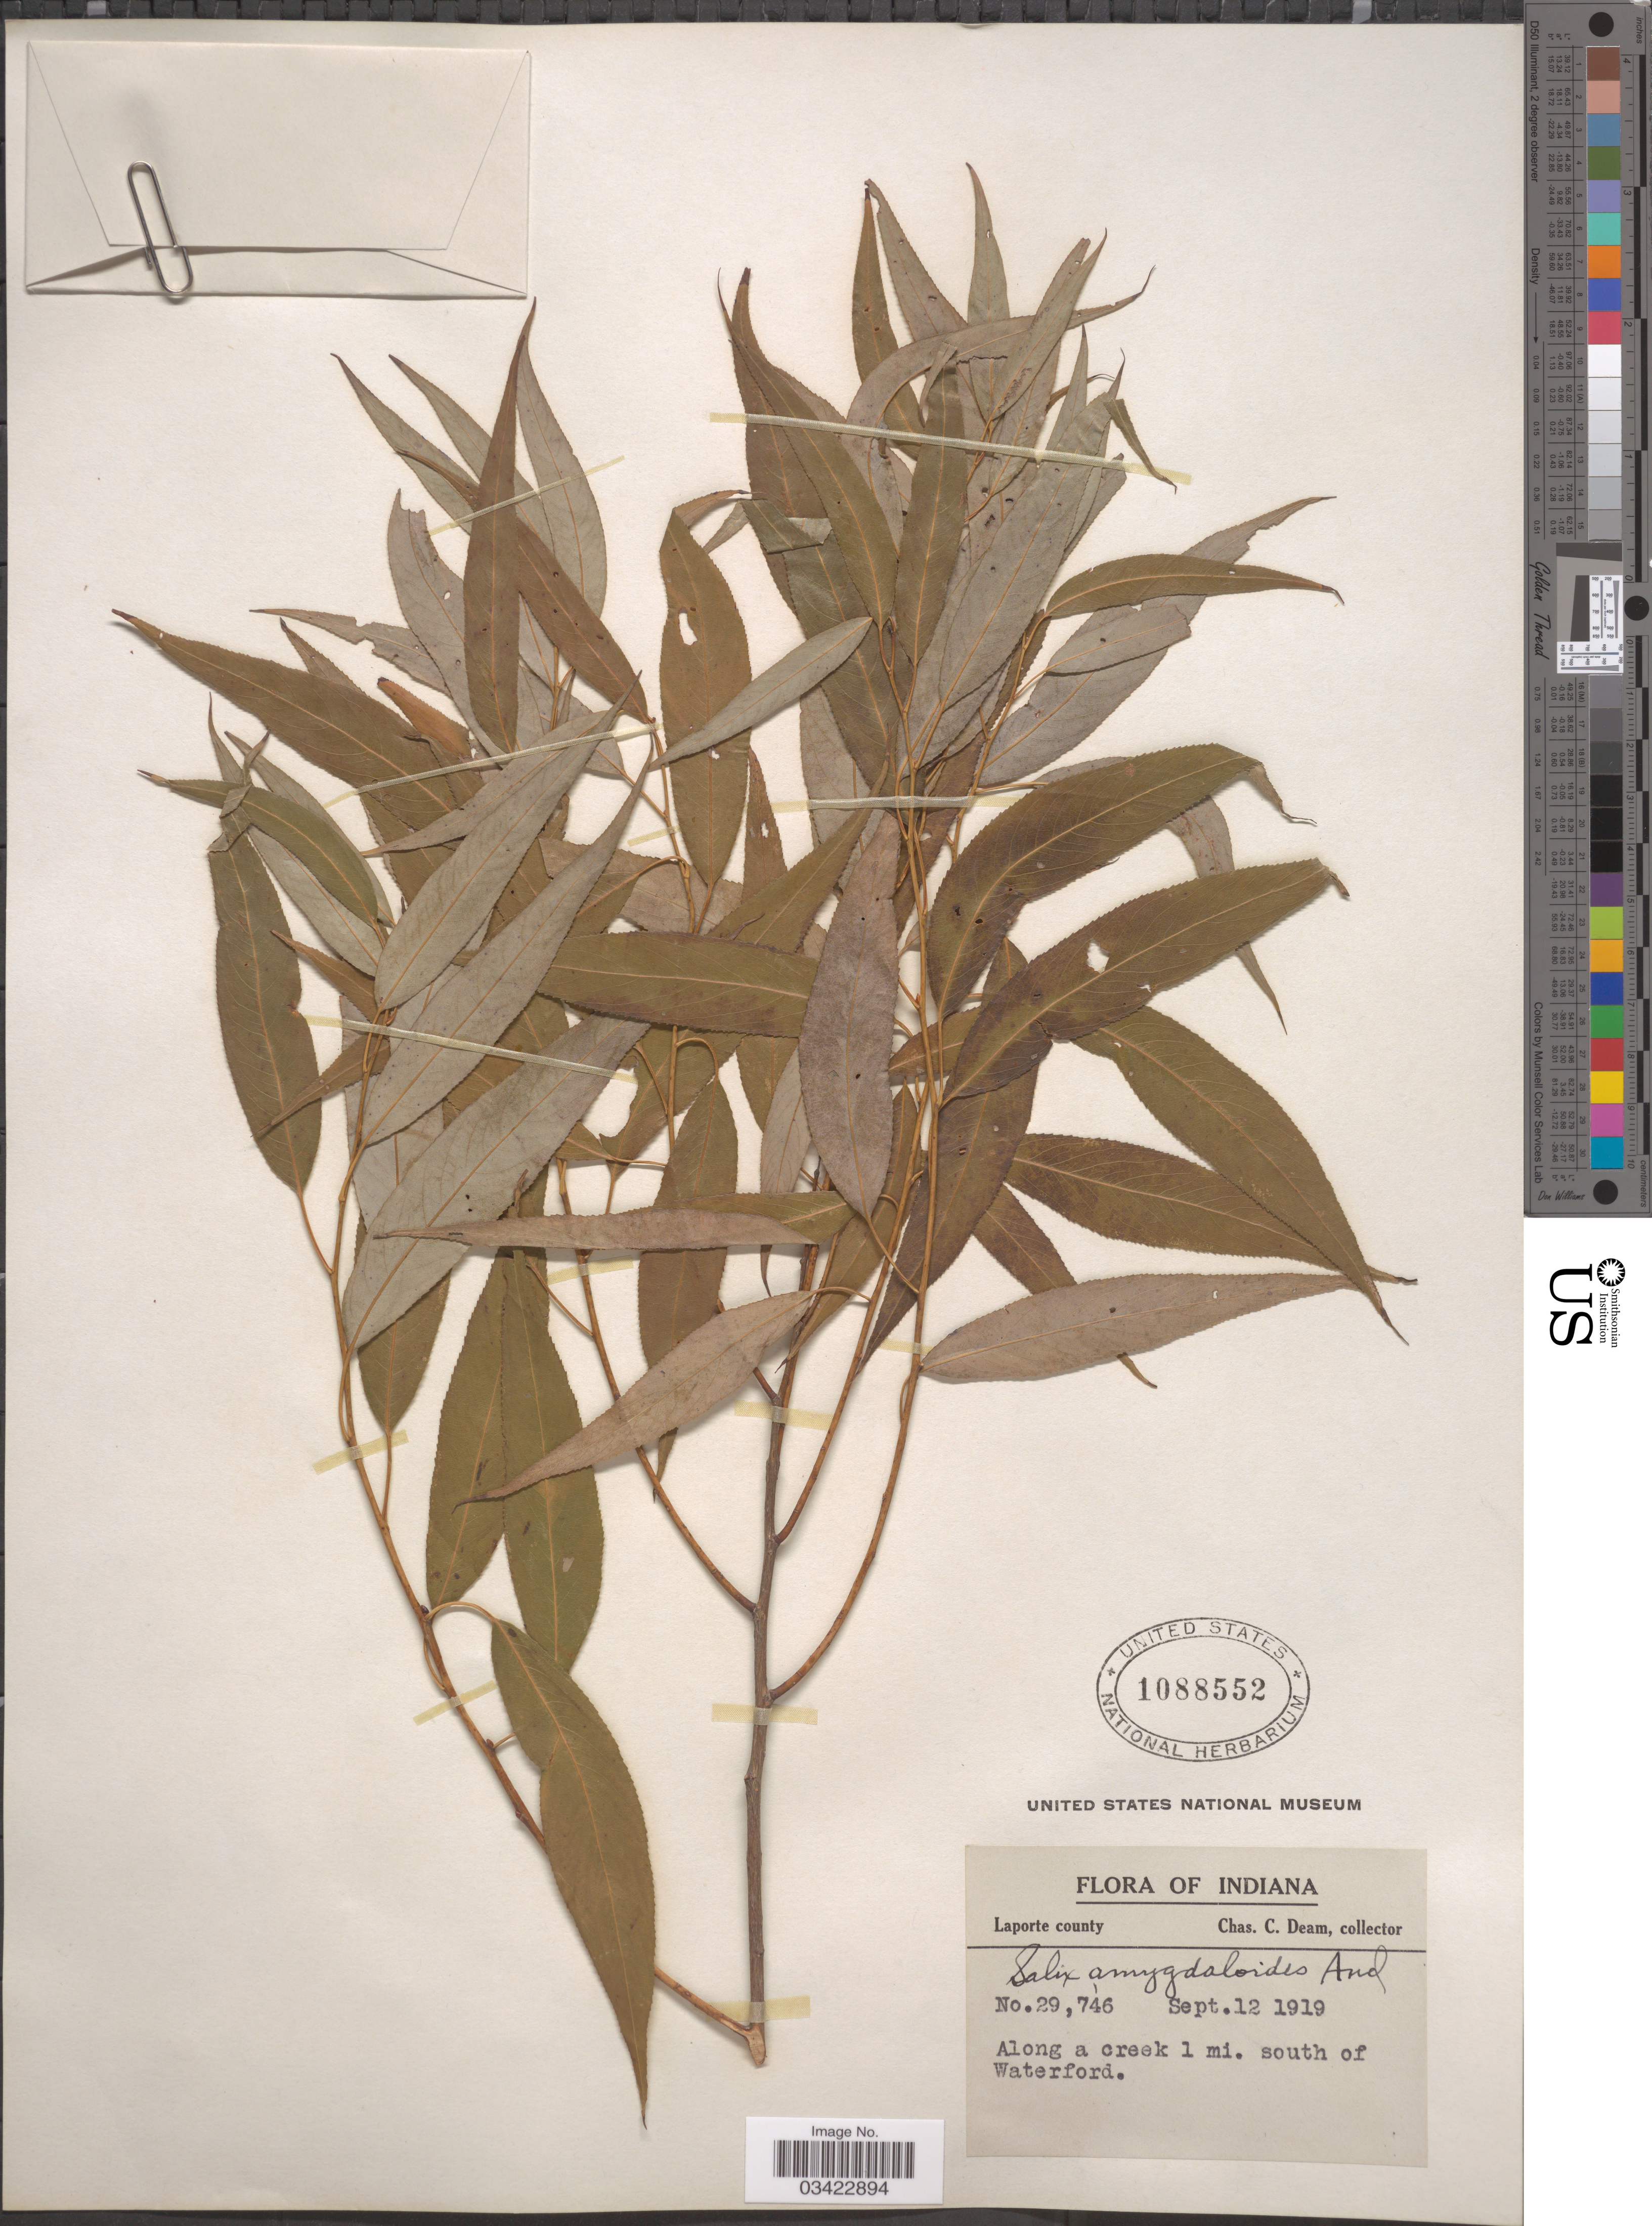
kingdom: Plantae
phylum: Tracheophyta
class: Magnoliopsida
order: Malpighiales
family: Salicaceae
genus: Salix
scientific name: Salix amygdaloides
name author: Andersson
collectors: C. C. Deam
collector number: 29746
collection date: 1919-09-12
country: United States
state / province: Indiana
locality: Laporte county. Along a creek 1 mi. south of Waterford.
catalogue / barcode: US 1088552